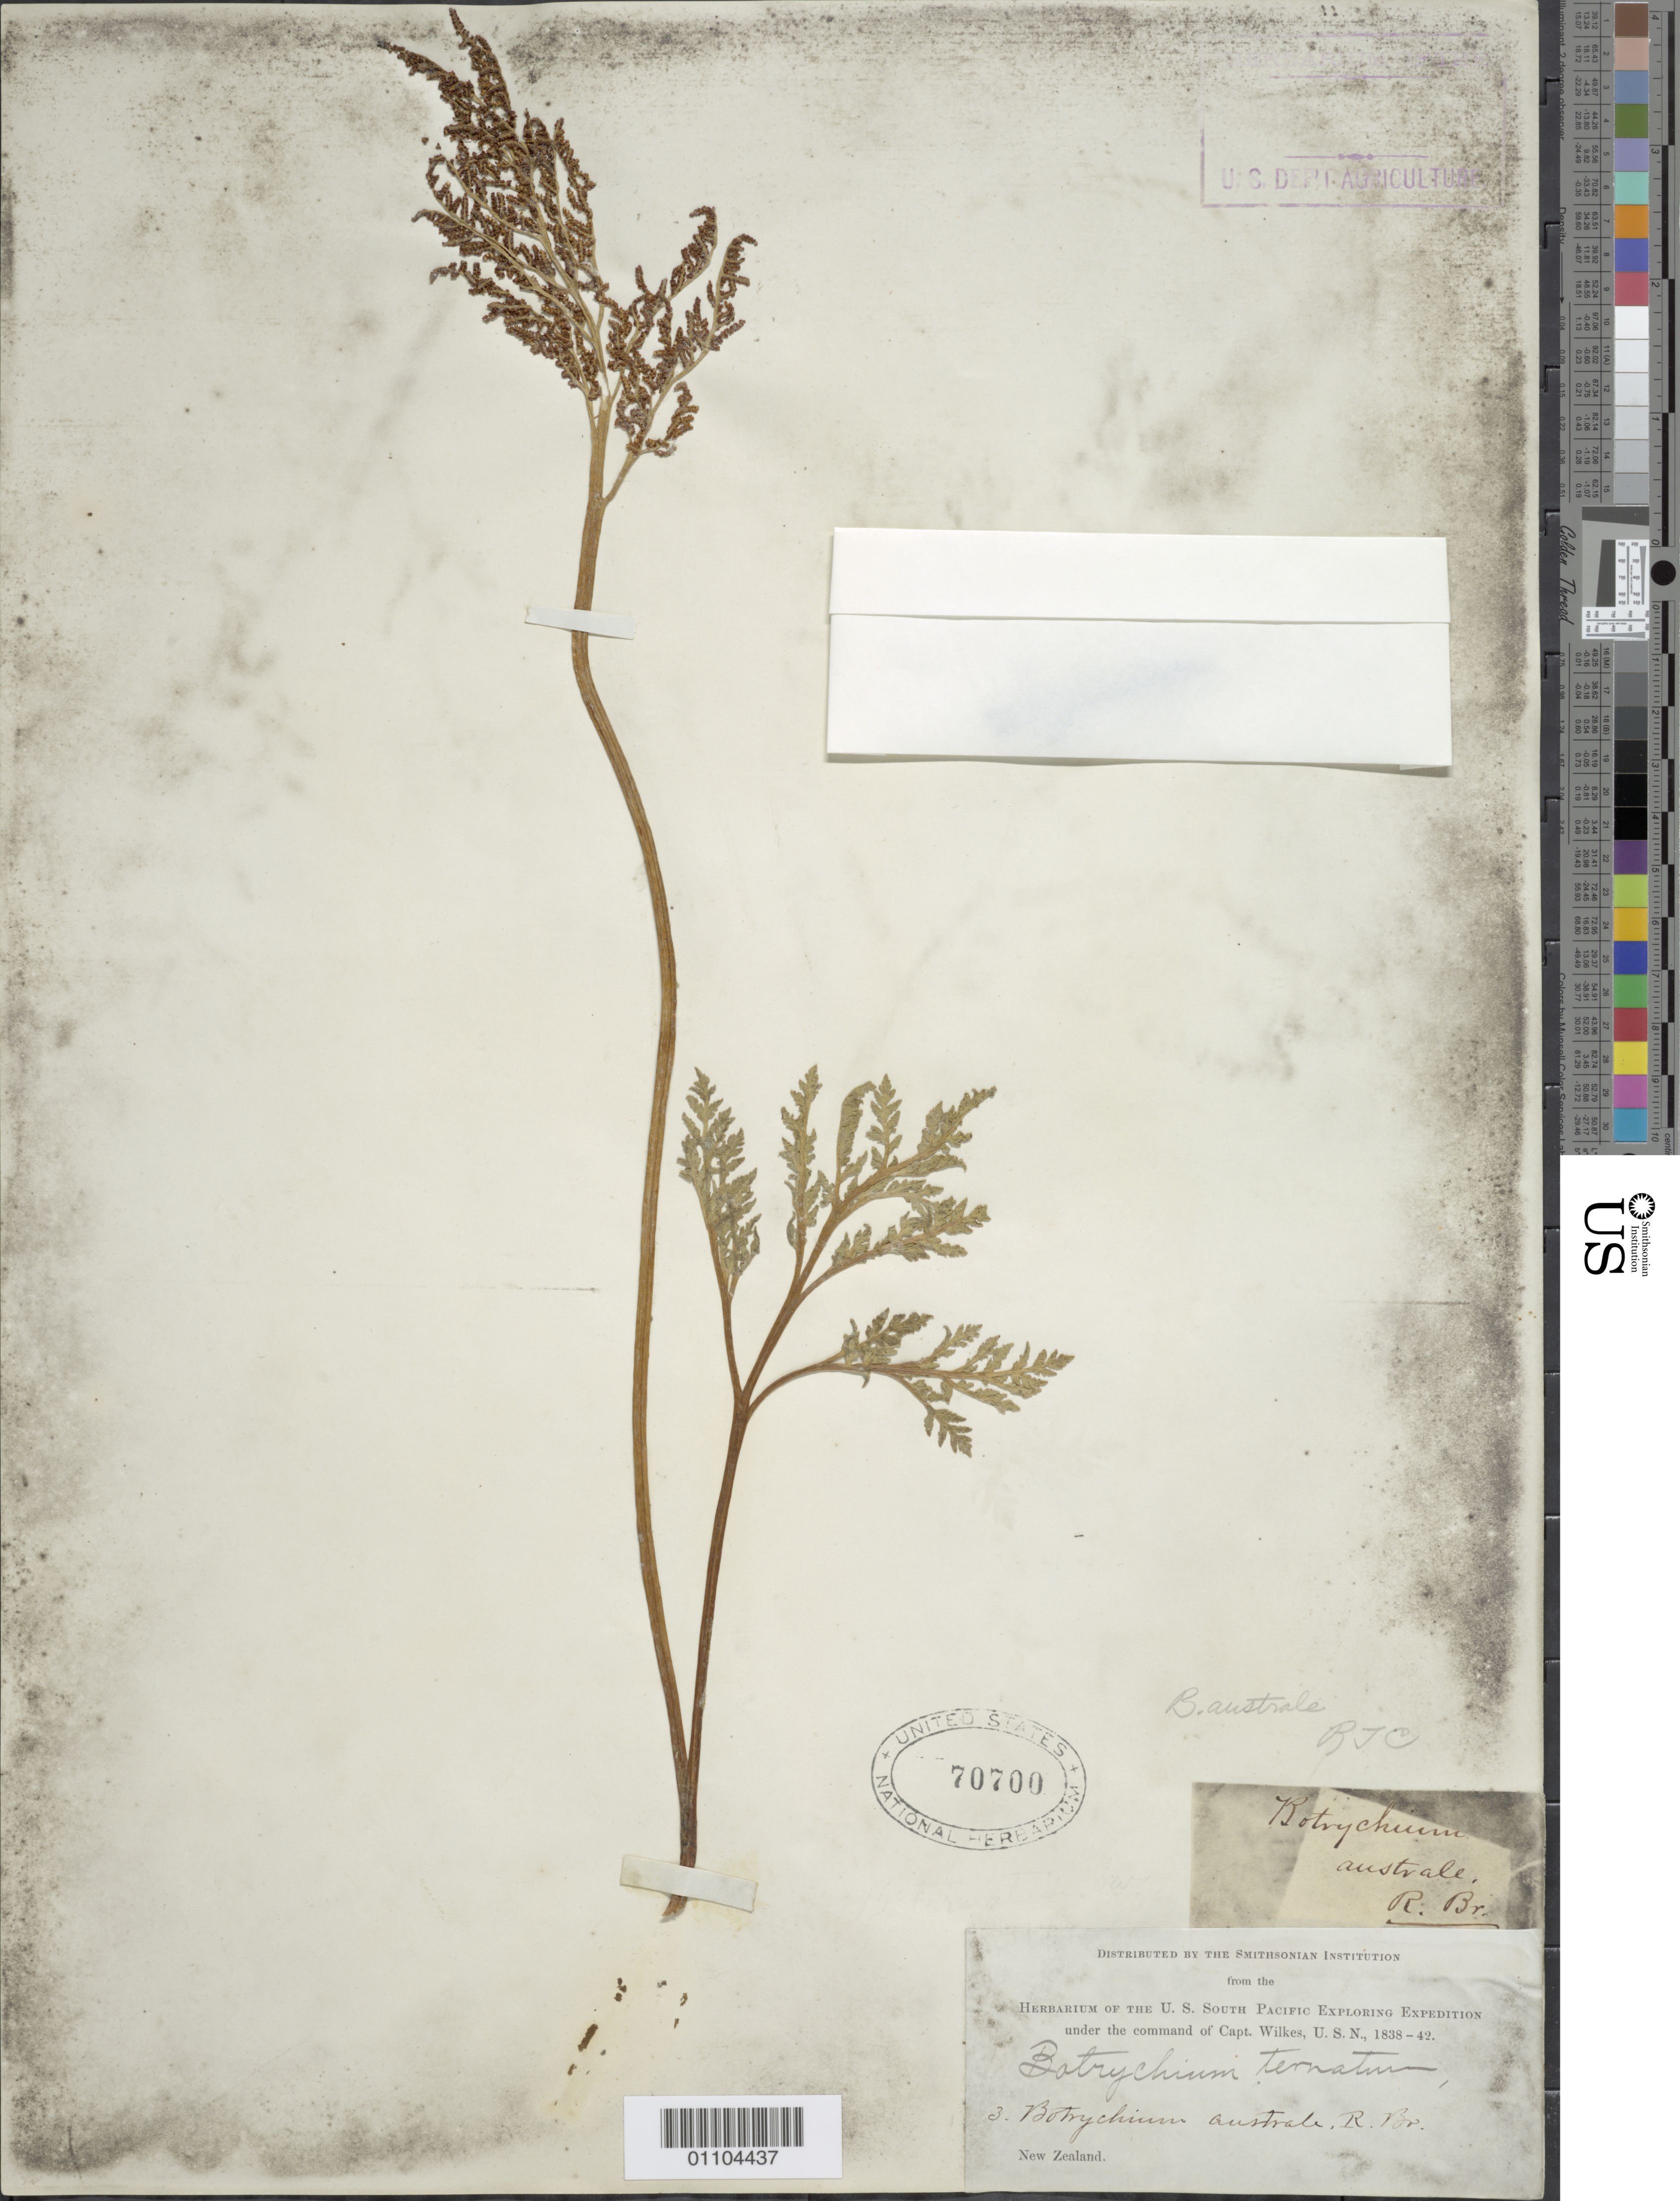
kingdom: Plantae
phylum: Tracheophyta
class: Polypodiopsida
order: Ophioglossales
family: Ophioglossaceae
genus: Botrychium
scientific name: Botrychium australe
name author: R. Br.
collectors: Wilkes Explor. Exped.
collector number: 3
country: New Zealand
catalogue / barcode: US 70700